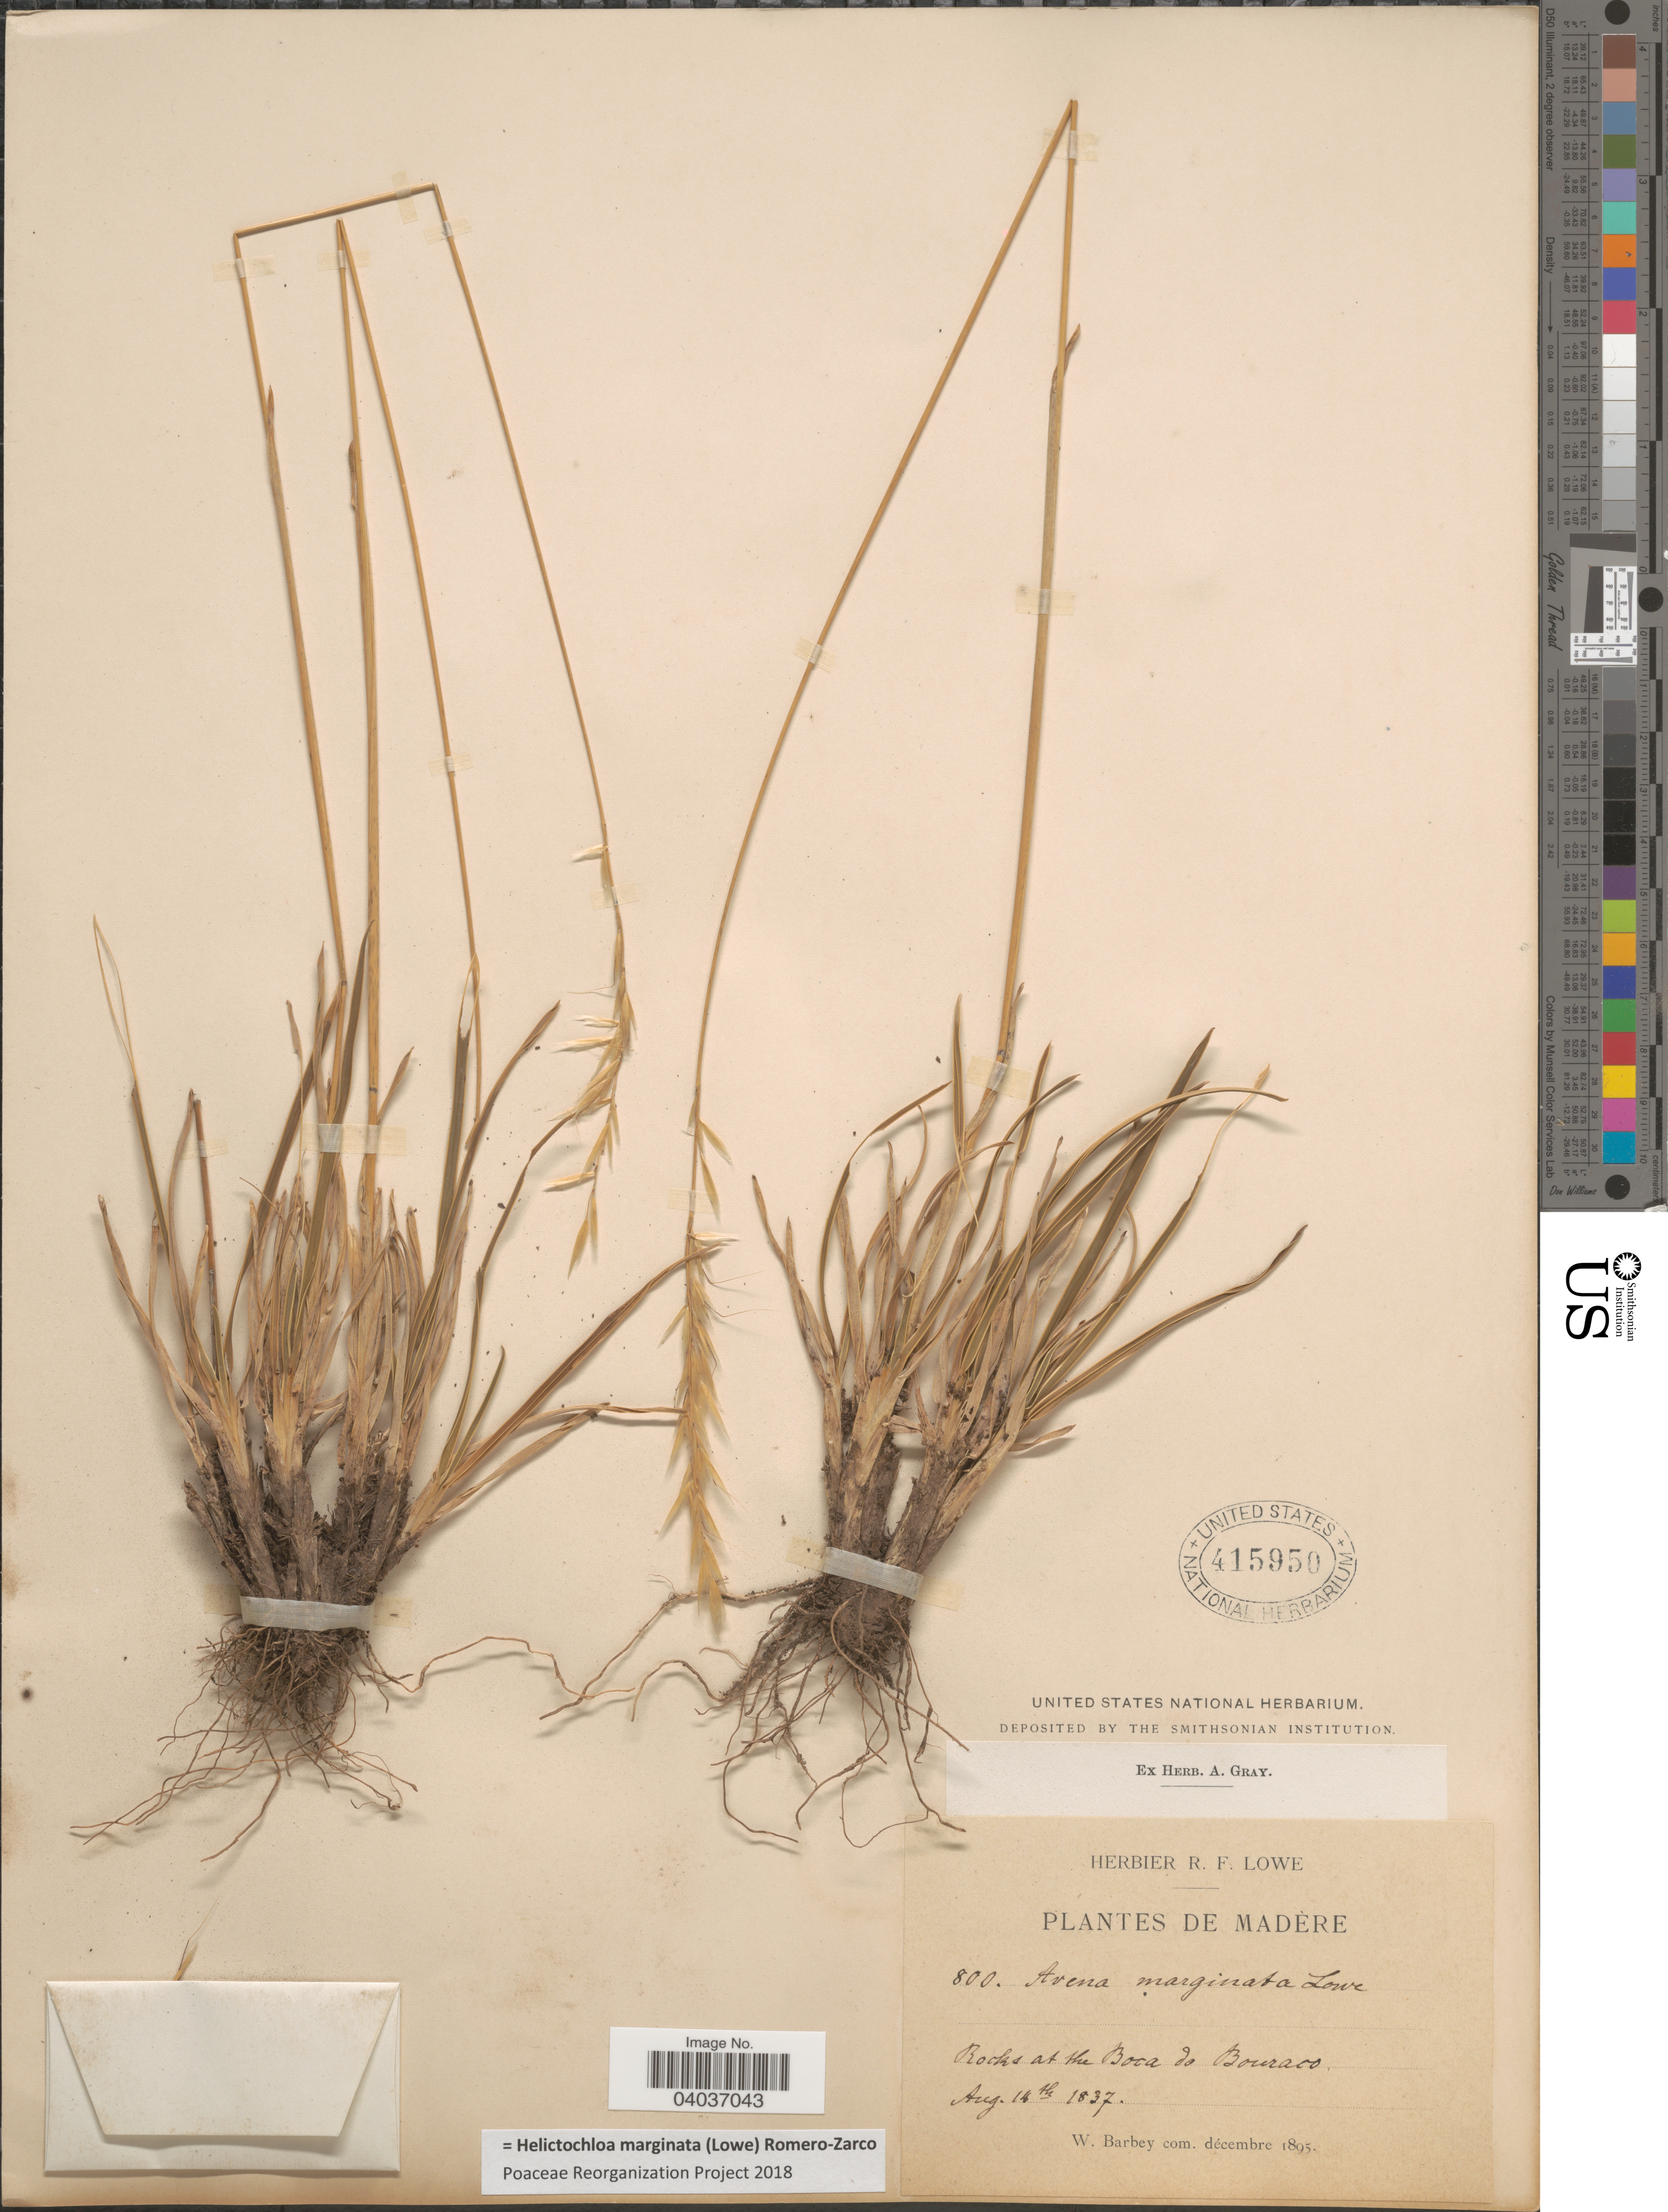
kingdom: Plantae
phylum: Tracheophyta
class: Liliopsida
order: Poales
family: Poaceae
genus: Helictochloa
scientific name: Helictochloa marginata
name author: (Lowe) Romero-Zarco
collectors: W. Barbey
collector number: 800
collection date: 1837-08-14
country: Portugal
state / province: Madeira (Aut. Reg.)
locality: Madère. Rocks at the Boca de Bouraco.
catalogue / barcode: US 415950